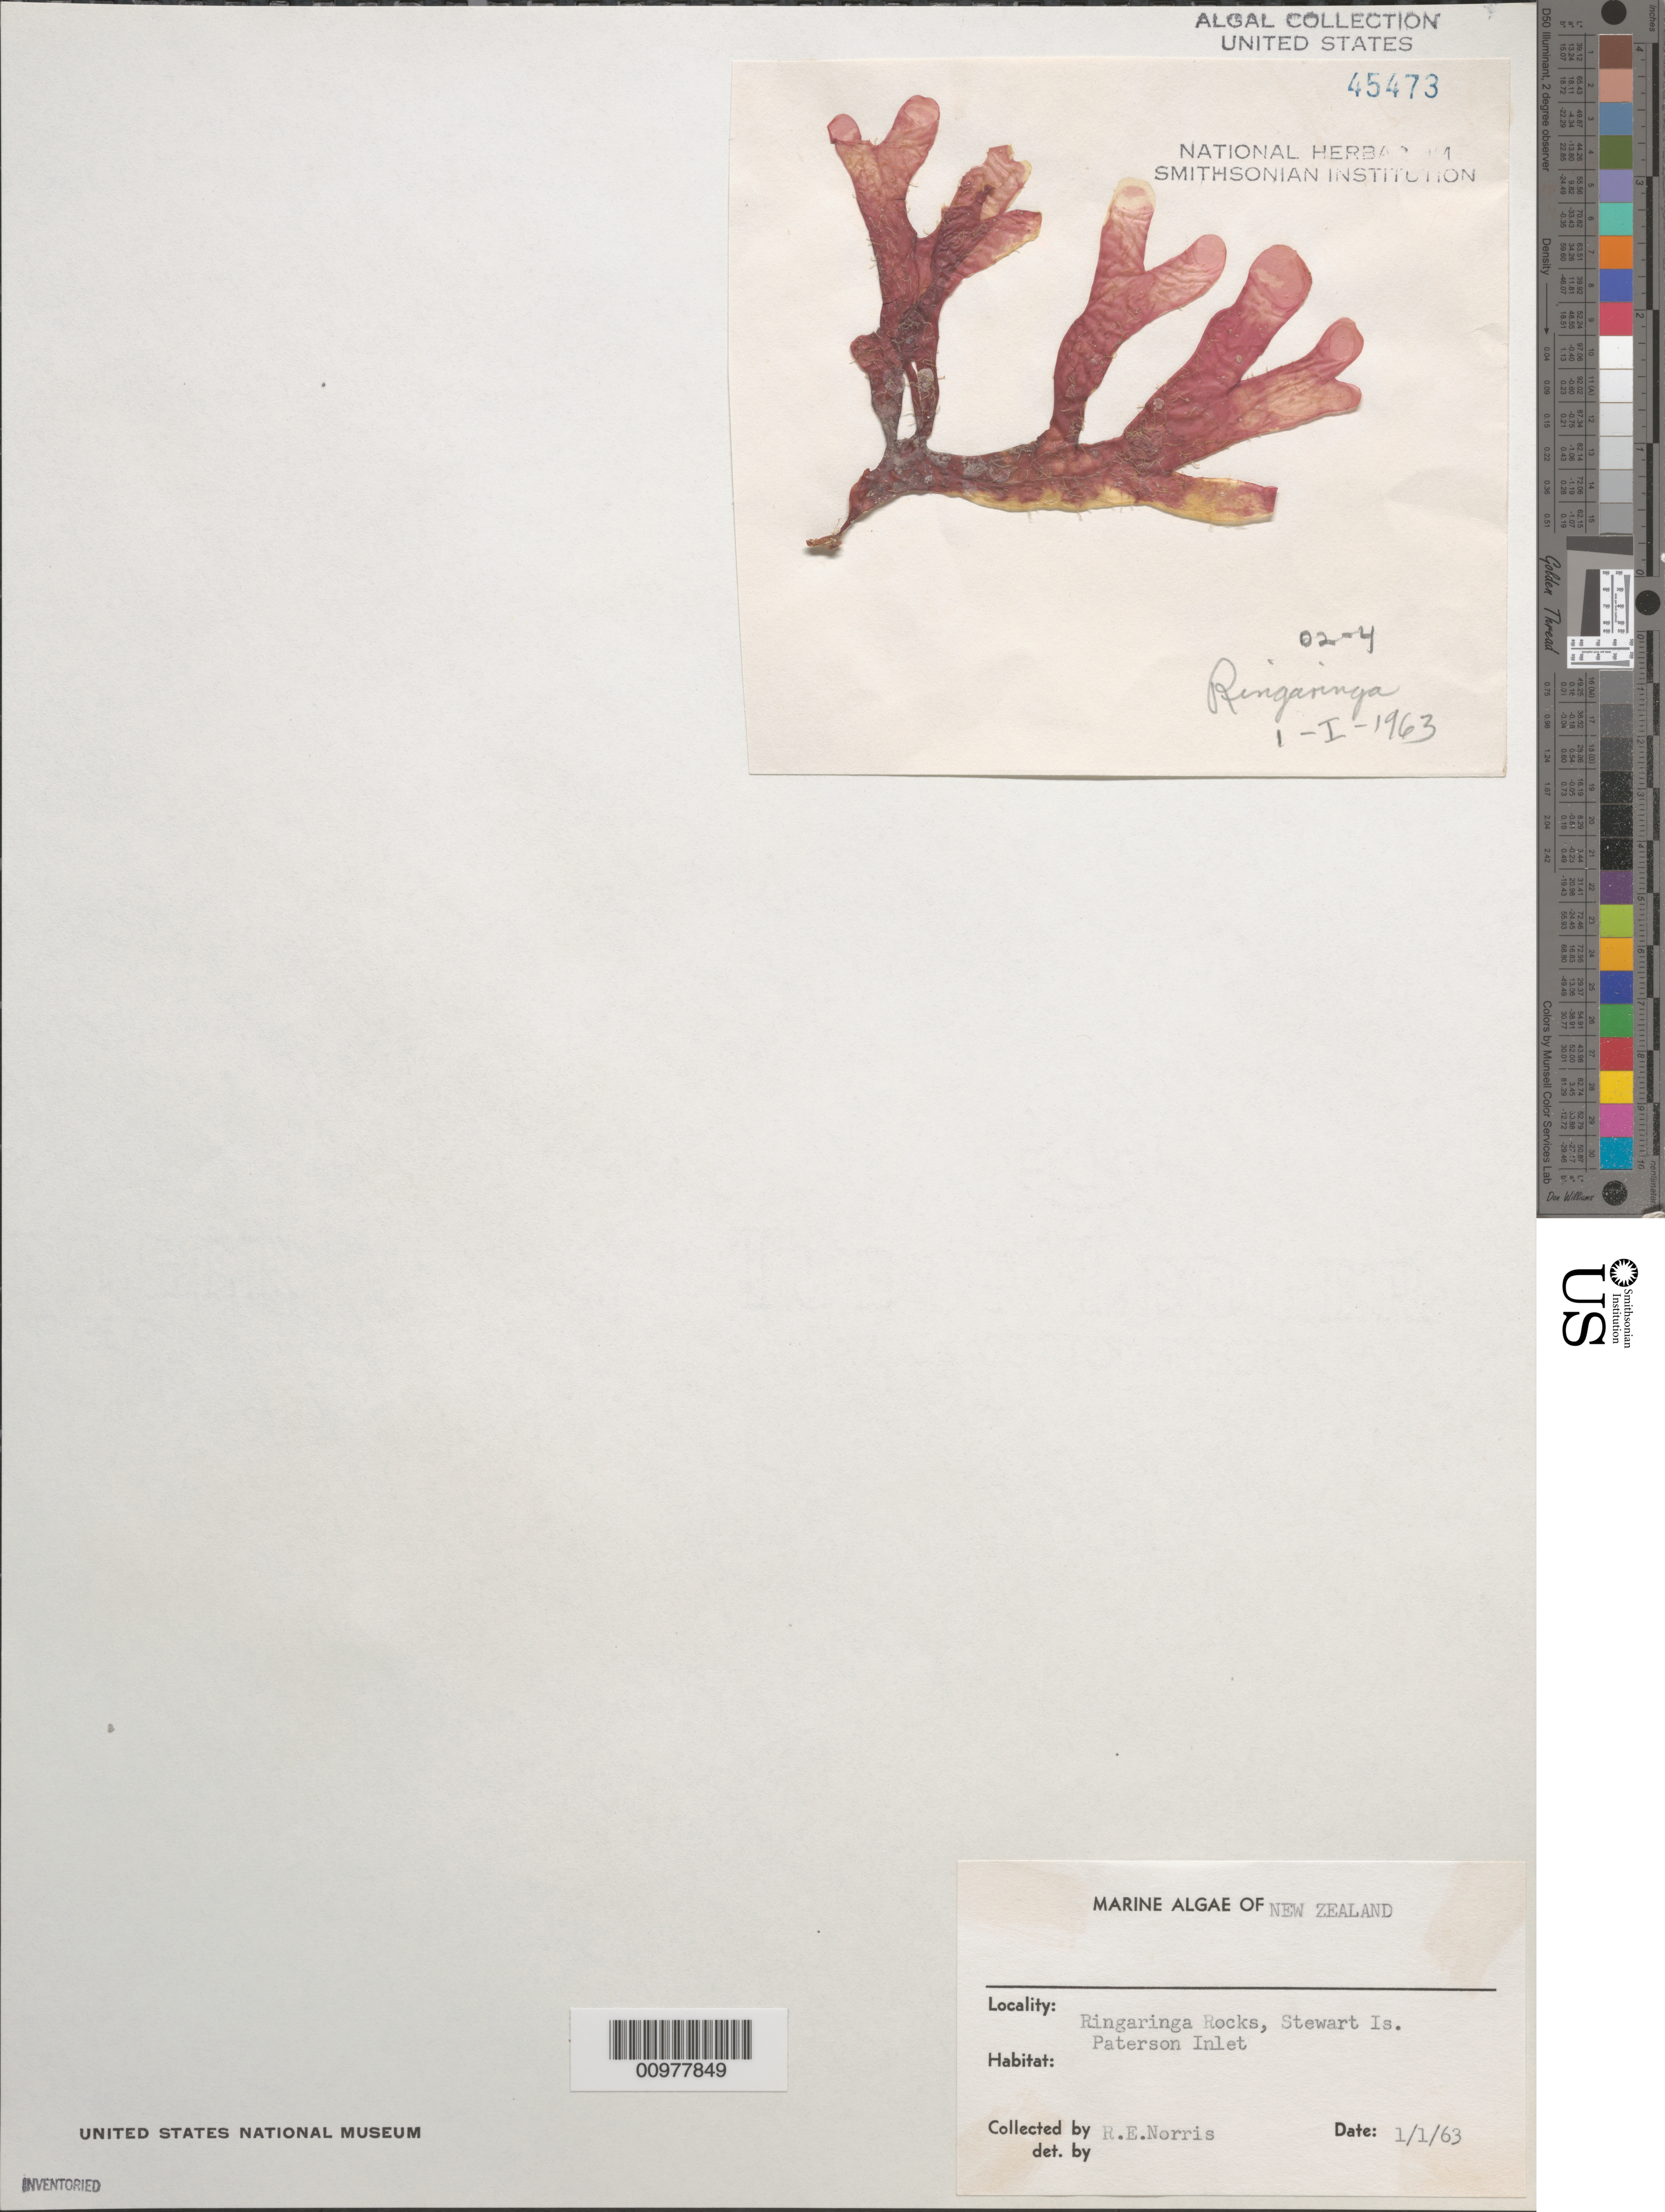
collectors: R. E. Norris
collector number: D2-4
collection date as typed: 01 Jan 1963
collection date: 1963-01-01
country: New Zealand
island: Stewart Island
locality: Ringaringa Rocks, Paterson Inlet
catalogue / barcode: US 45473